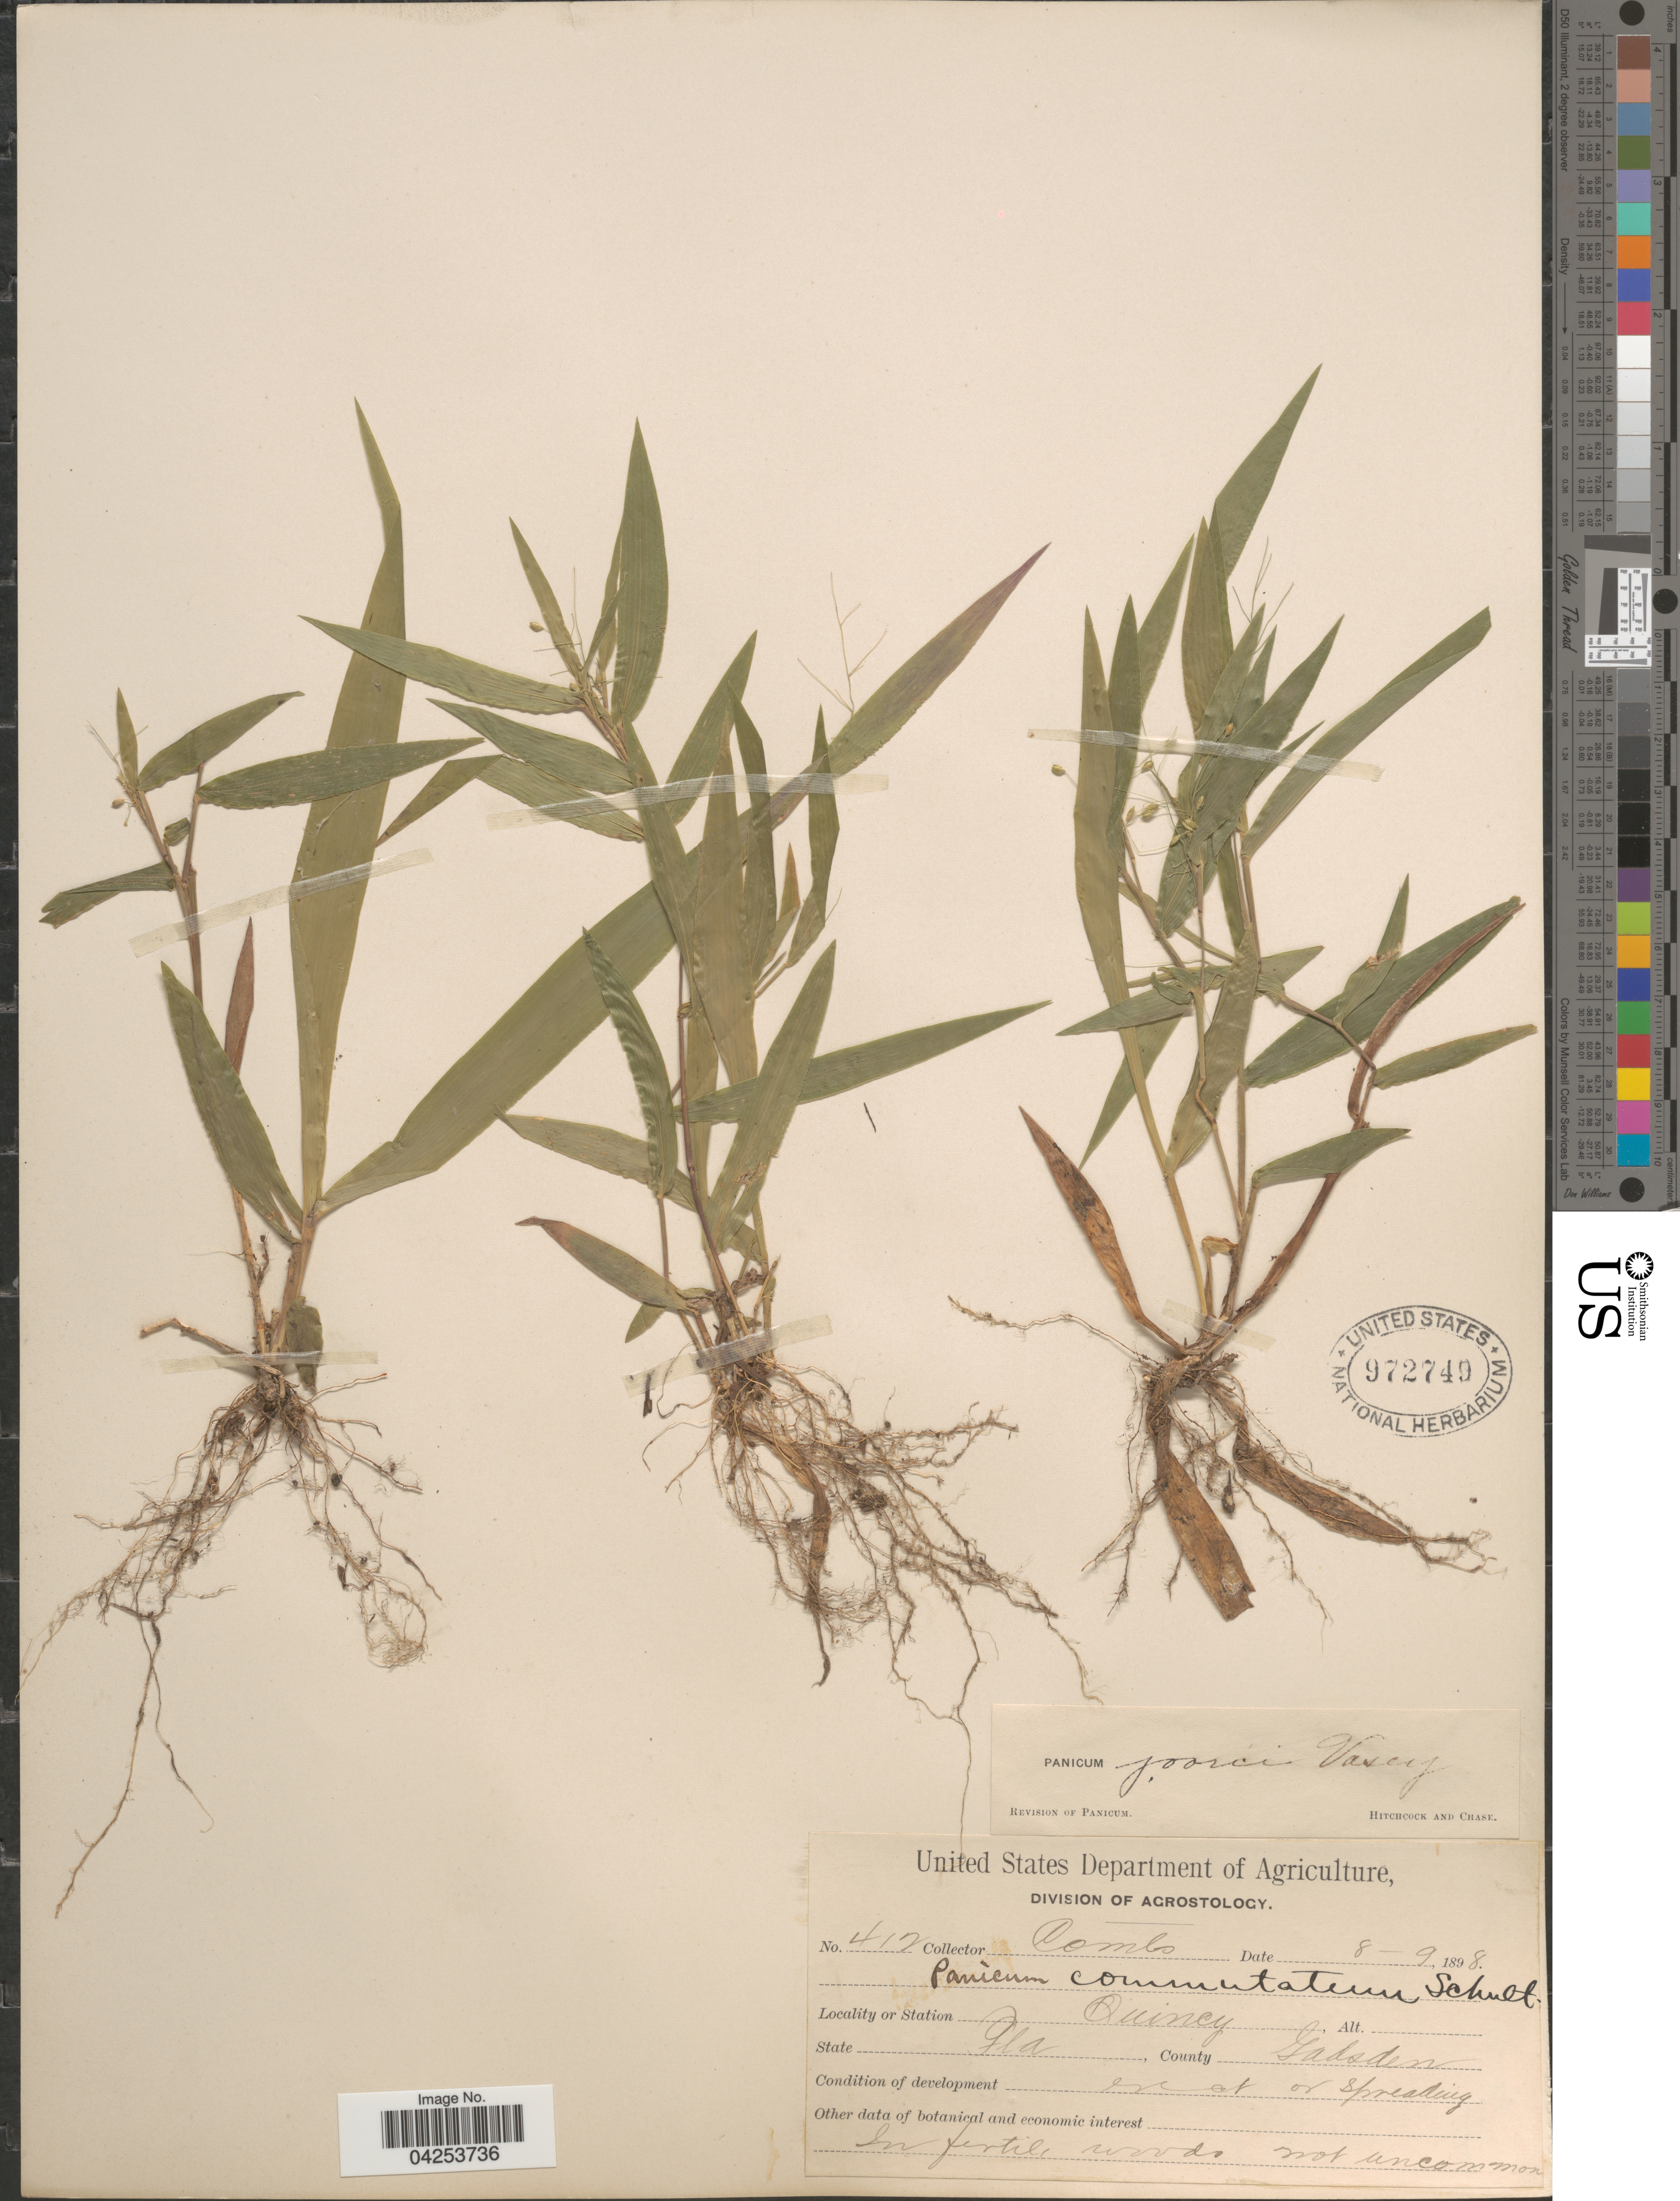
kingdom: Plantae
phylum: Tracheophyta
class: Liliopsida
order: Poales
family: Poaceae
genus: Dichanthelium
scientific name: Dichanthelium commutatum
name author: (Schult.) Gould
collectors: -. Combs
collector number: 412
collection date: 1898-08-09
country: United States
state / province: Florida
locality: Quincy. County Gadsden.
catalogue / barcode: US 972740